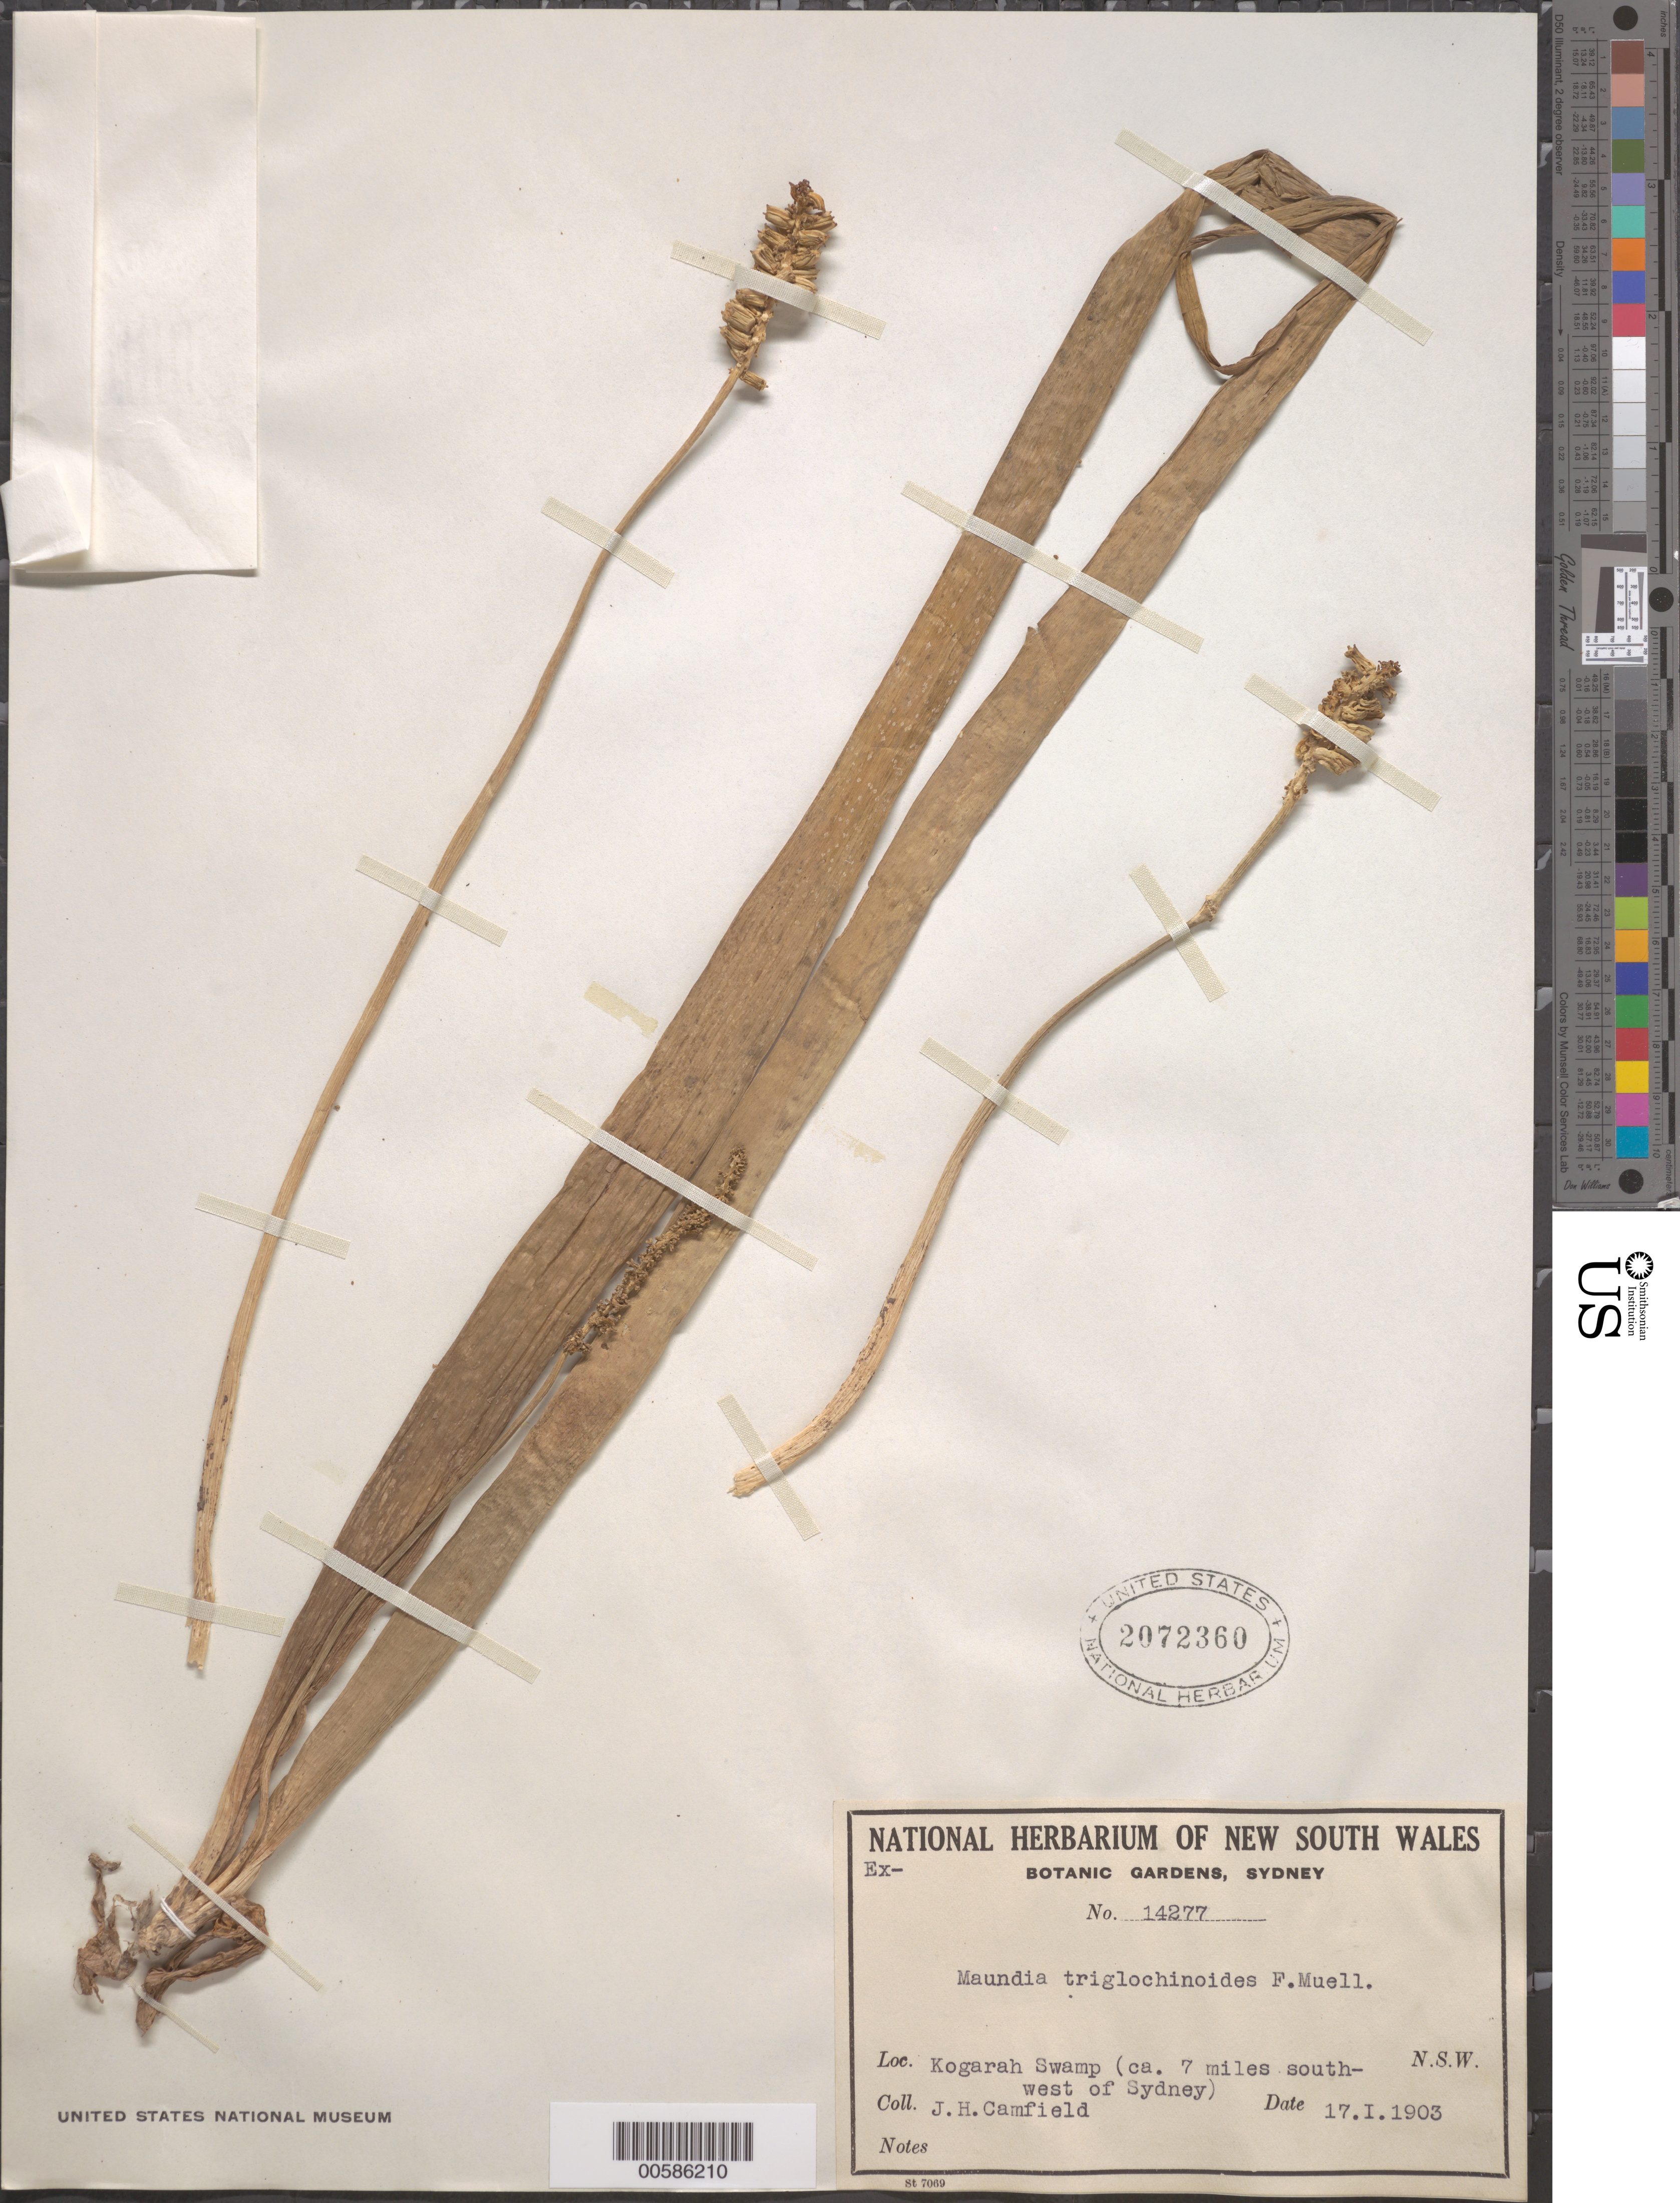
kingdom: Plantae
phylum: Tracheophyta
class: Liliopsida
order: Alismatales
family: Maundiaceae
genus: Maundia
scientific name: Maundia triglochinoides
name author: F. Muell.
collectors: J. Camfield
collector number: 14277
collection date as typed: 17 Jan 1903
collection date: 1903-01-17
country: Australia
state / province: New South Wales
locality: Kogarah Swamp, SW of Sydney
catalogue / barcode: US 2072360